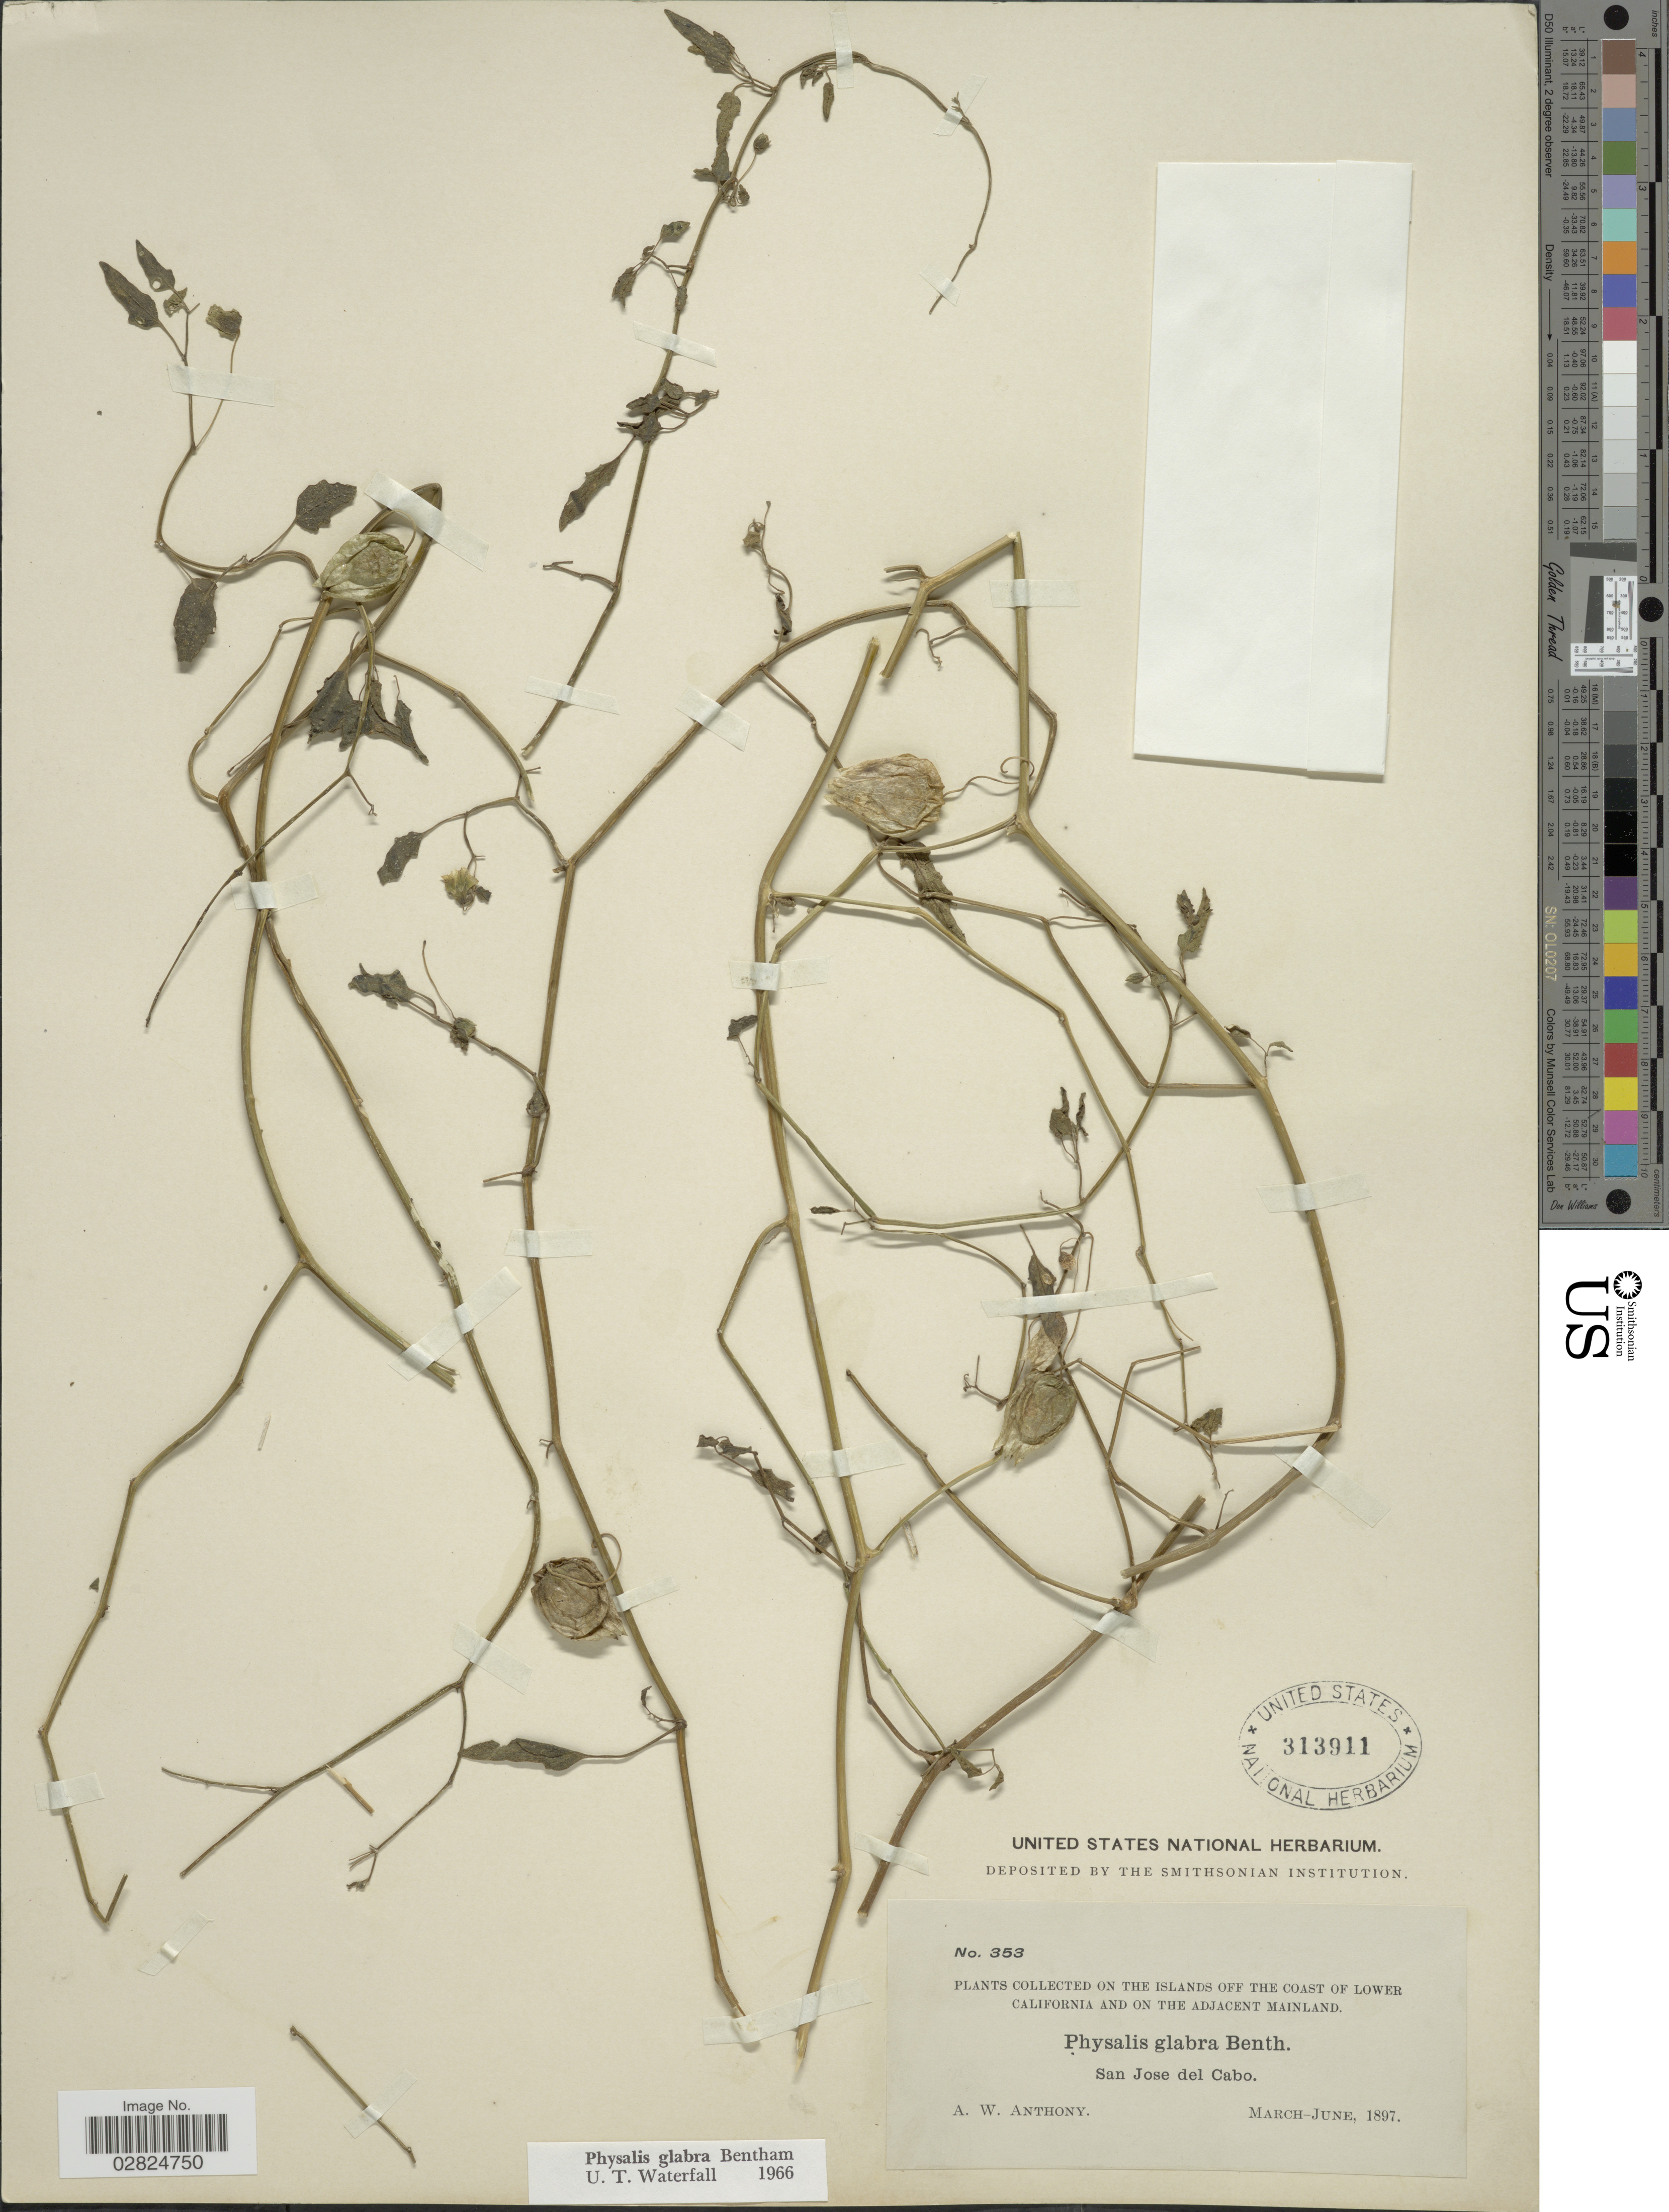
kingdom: Plantae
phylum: Tracheophyta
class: Magnoliopsida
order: Solanales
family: Solanaceae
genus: Physalis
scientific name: Physalis glabra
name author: Benth.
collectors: A. W. Anthony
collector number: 353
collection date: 1897-03/1897-06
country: Mexico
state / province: Baja California Sur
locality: On the Islands off the Coast of Lower California and on the Adjacent Mainland. San Jose del Cabo.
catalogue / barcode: US 313911